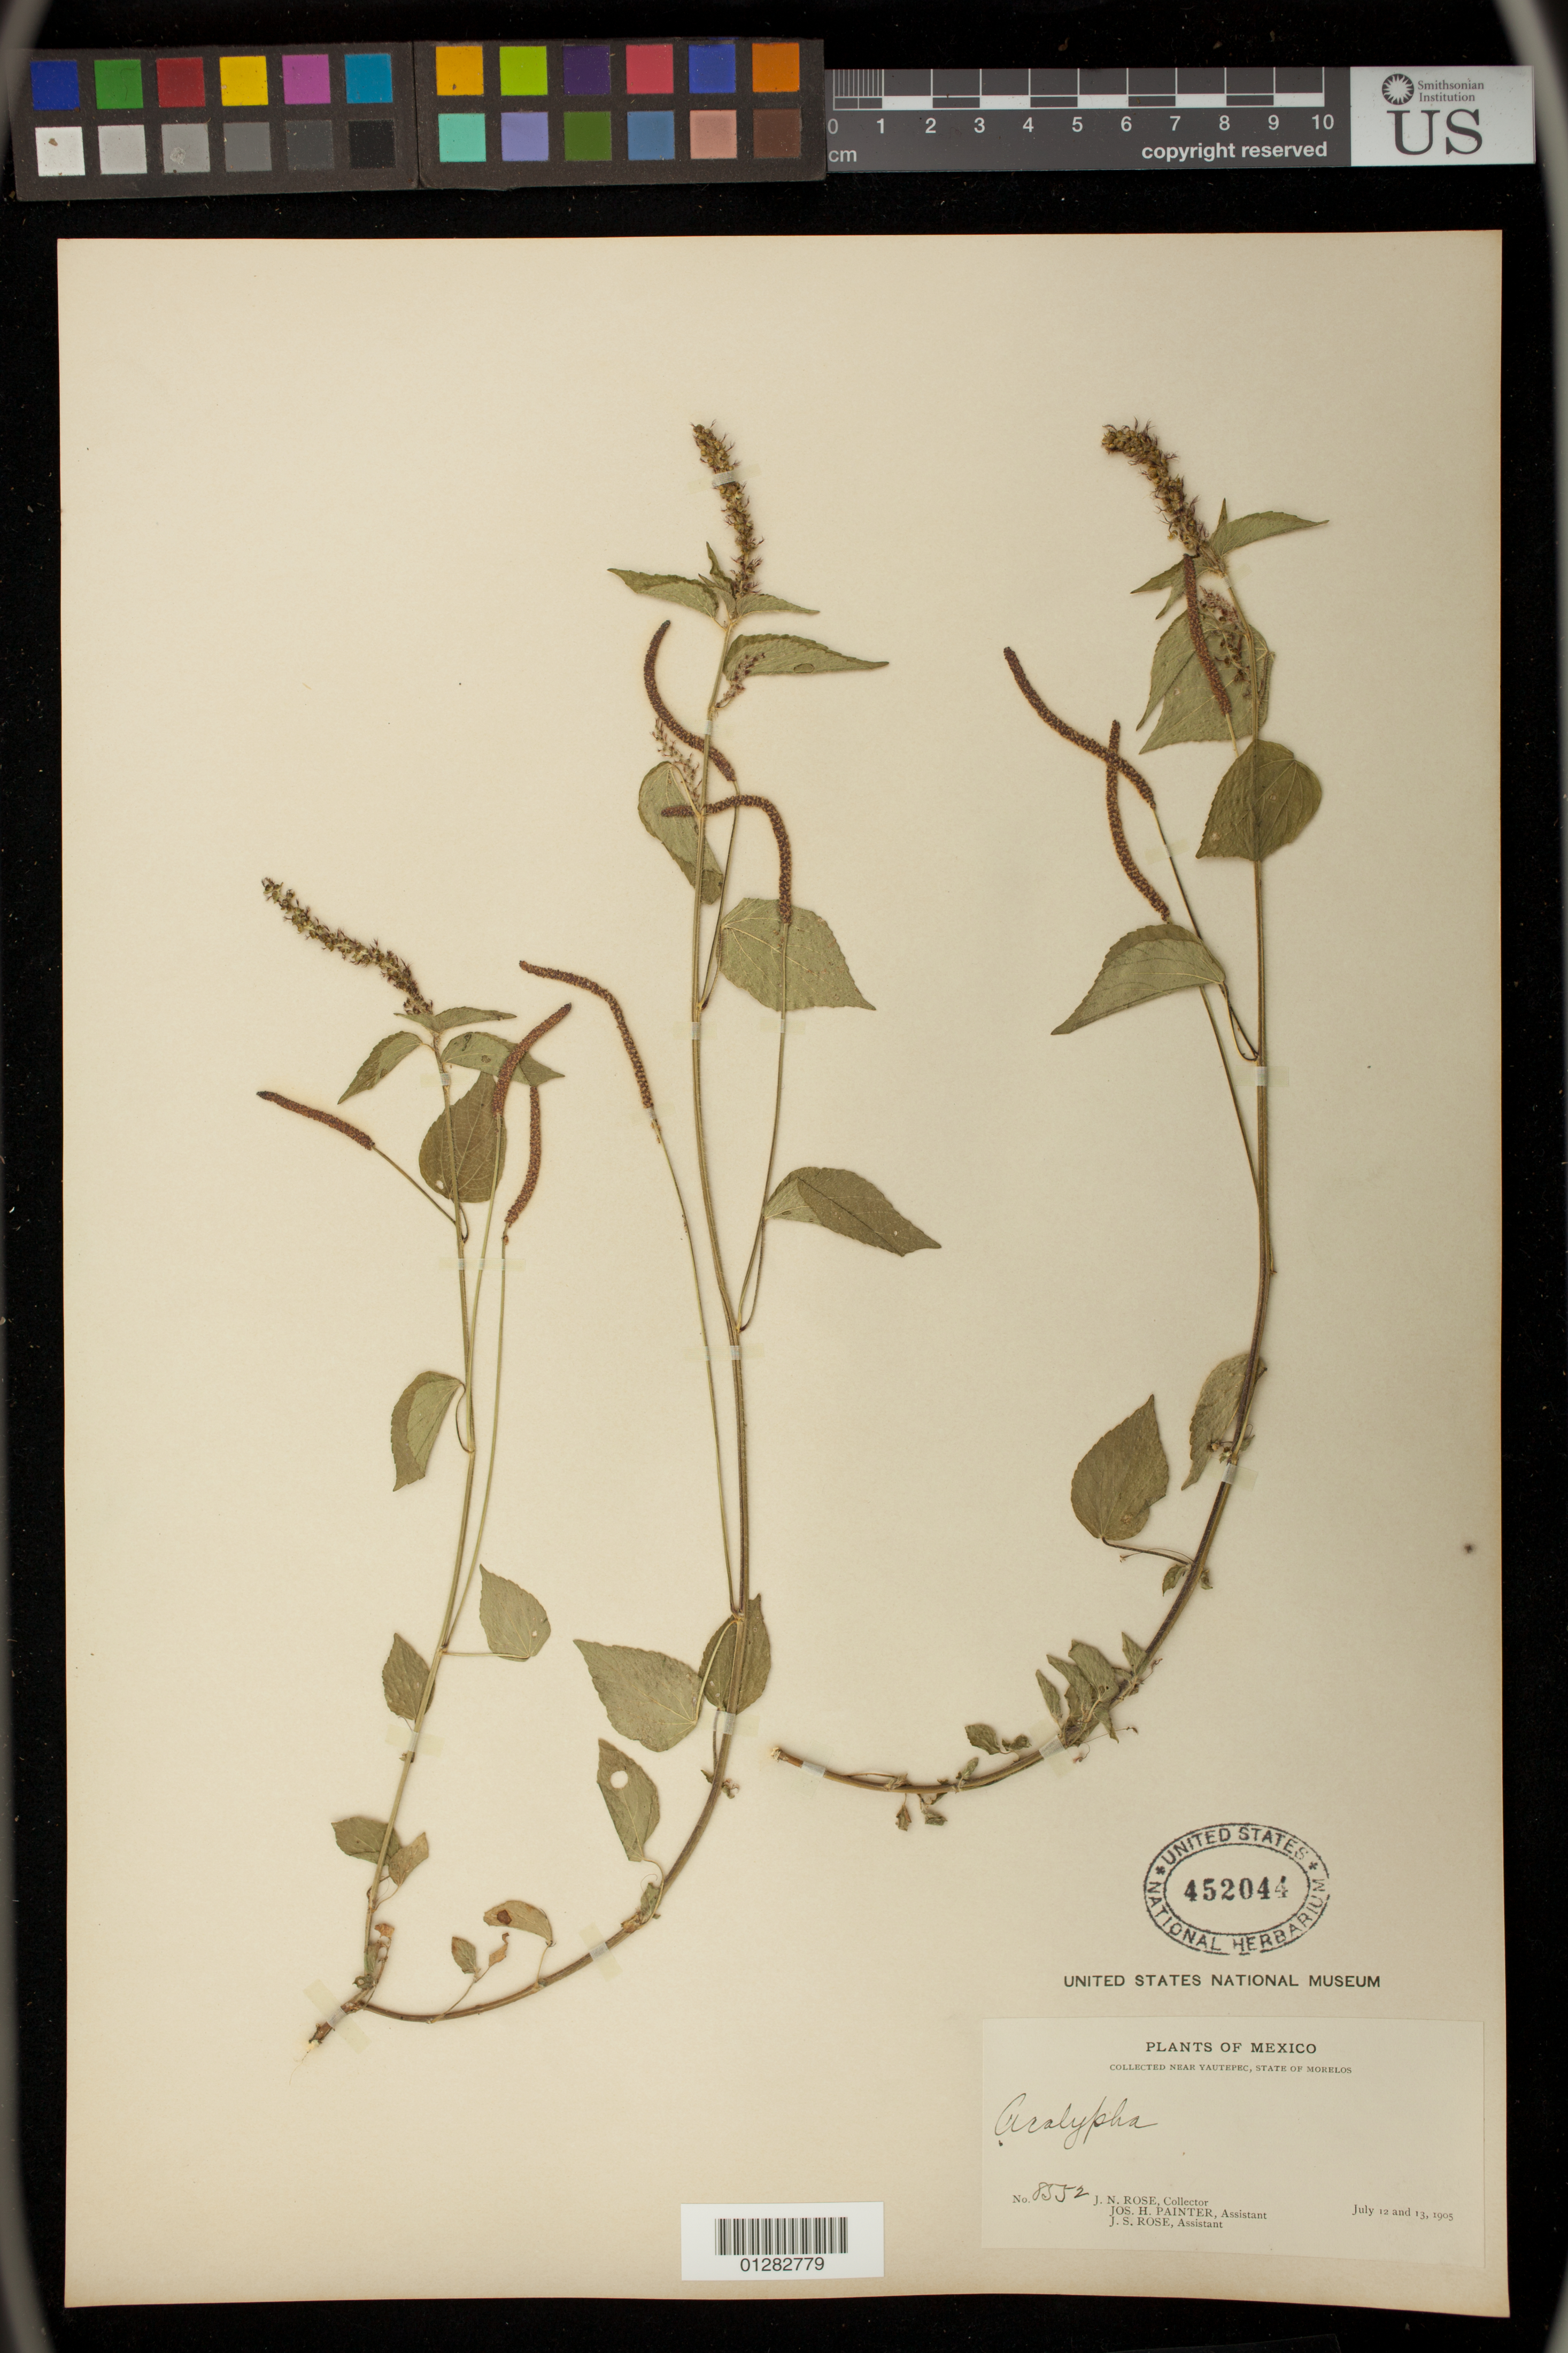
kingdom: Plantae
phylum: Tracheophyta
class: Magnoliopsida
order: Malpighiales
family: Euphorbiaceae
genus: Acalypha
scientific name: Acalypha sp.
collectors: J. N. Rose, J. H. Painter & J. S. Rose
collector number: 8552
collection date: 1905-07-12/1905-07-13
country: Mexico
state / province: Morelos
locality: near Yautepec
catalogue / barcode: US 452044